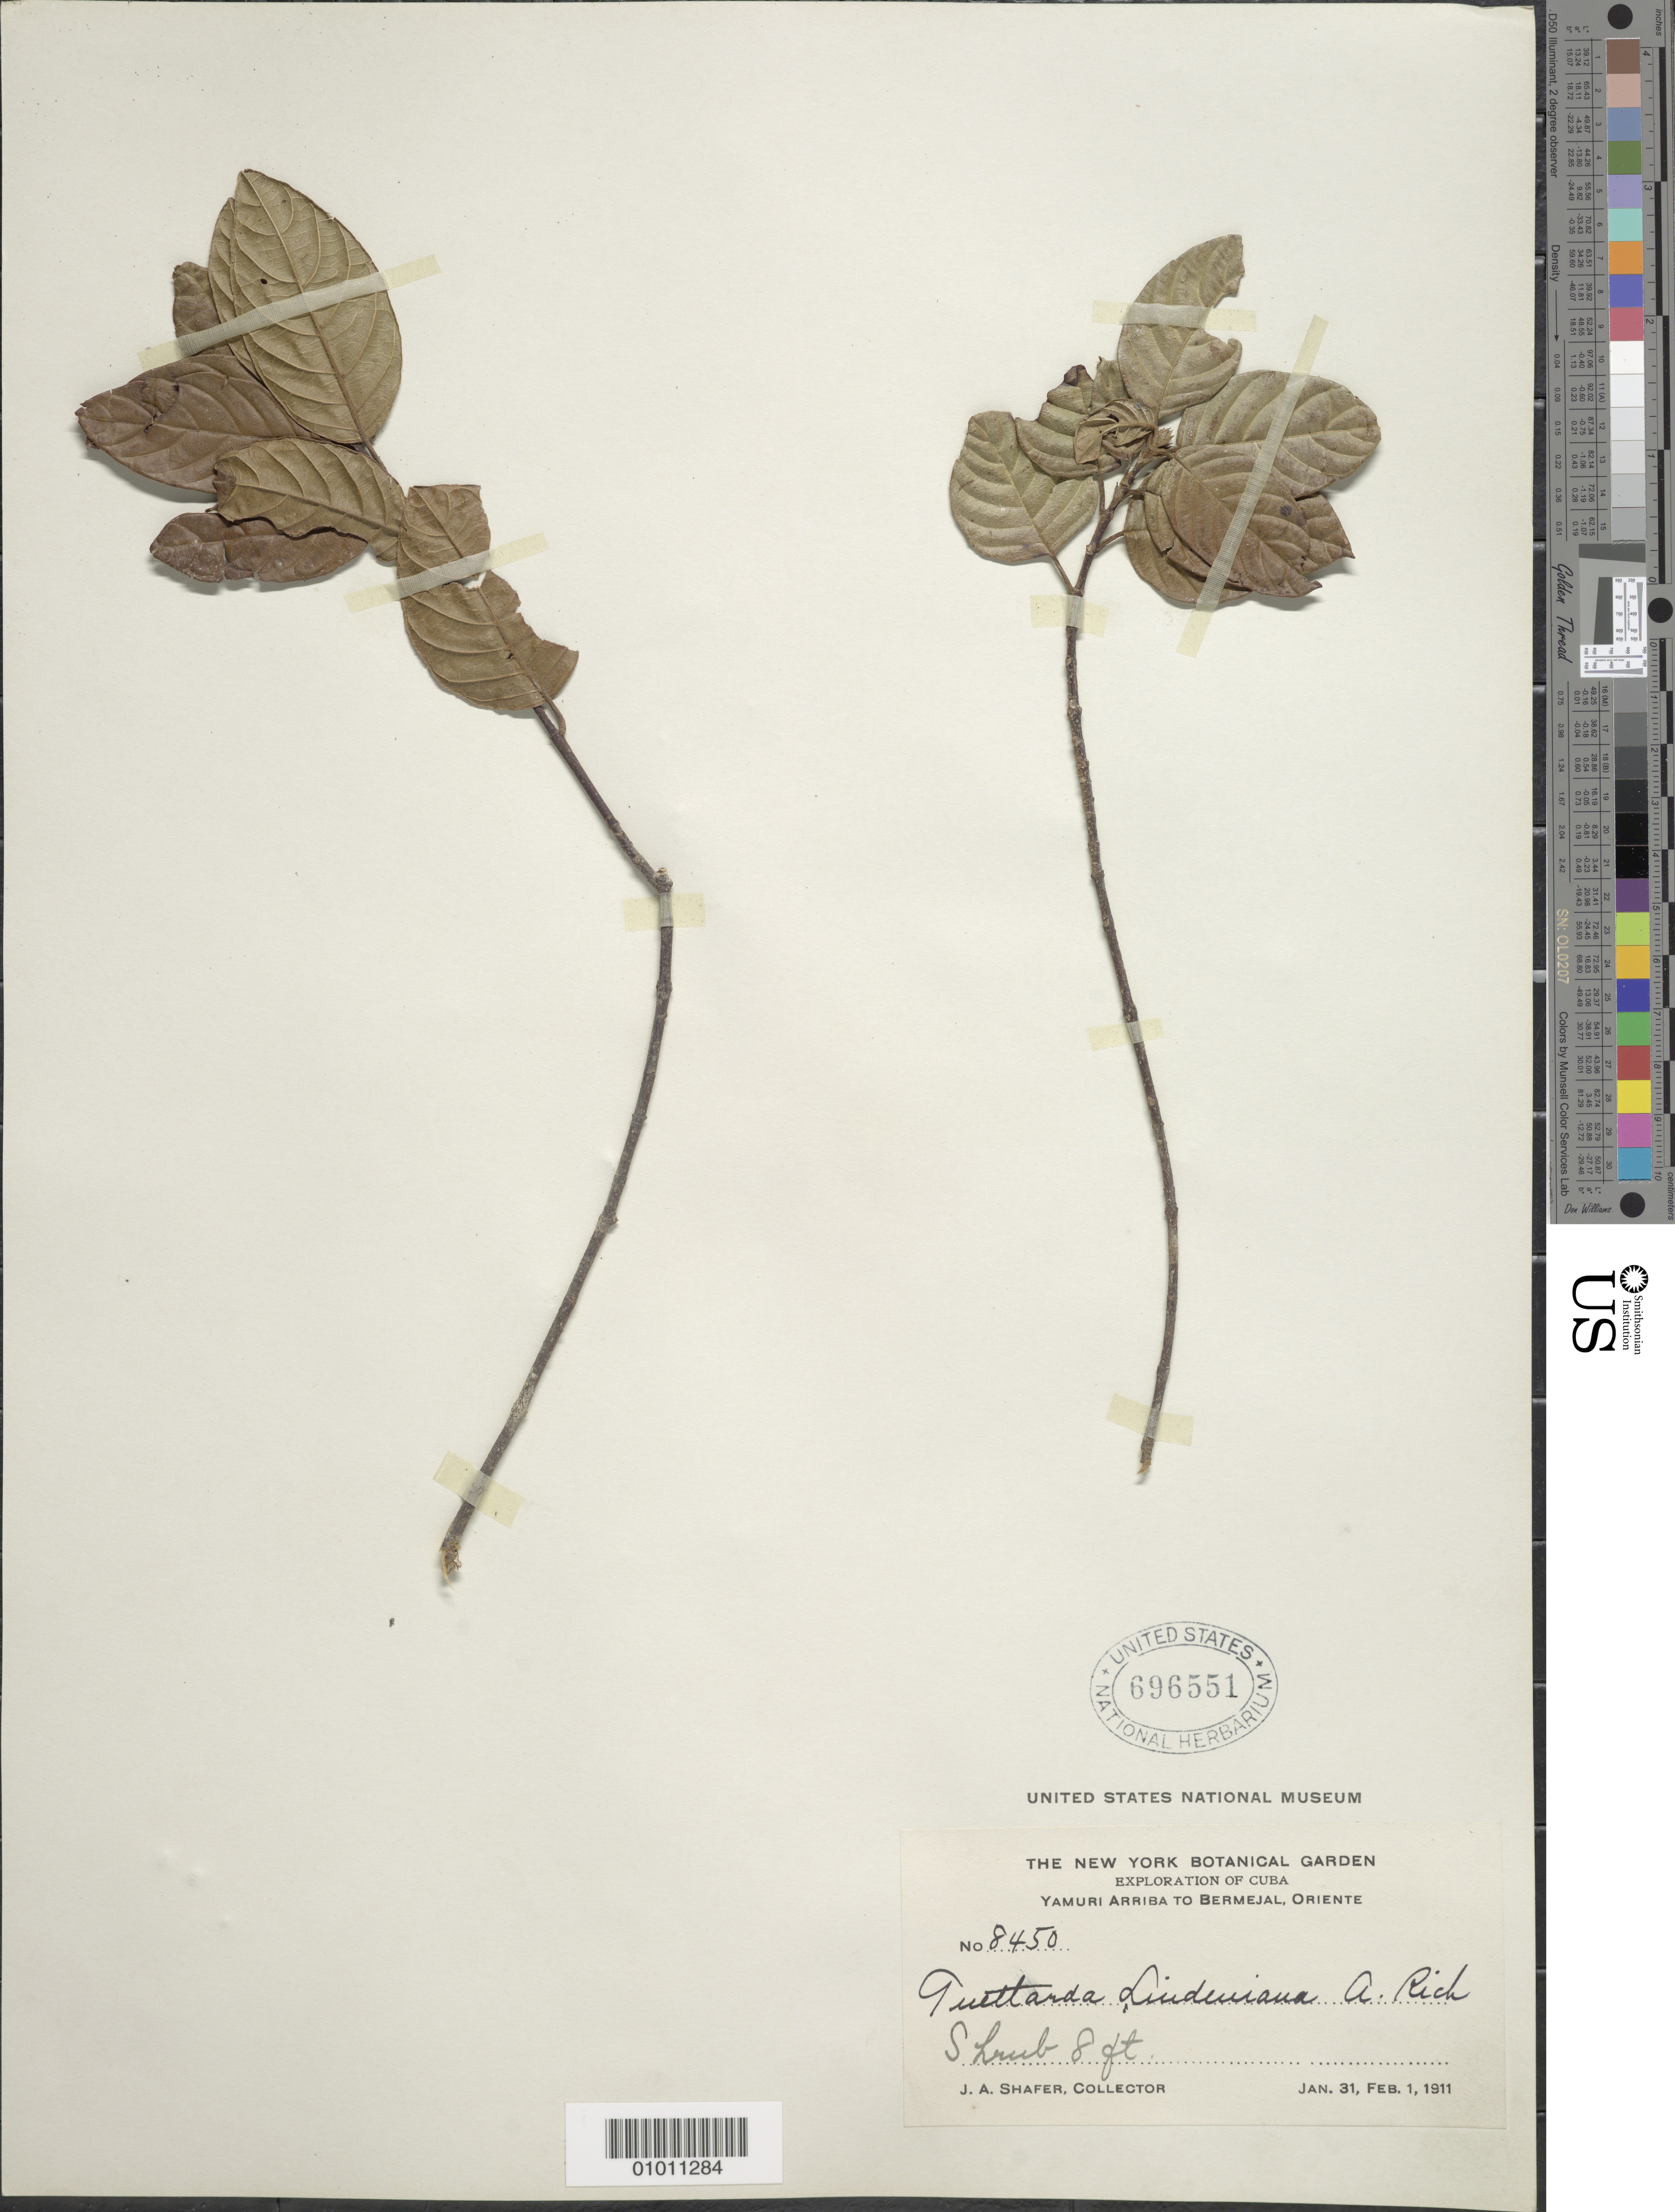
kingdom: Plantae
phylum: Tracheophyta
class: Magnoliopsida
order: Gentianales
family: Rubiaceae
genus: Guettarda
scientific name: Guettarda lindeniana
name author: A. Rich.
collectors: J. A. Shafer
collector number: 8450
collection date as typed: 31 Jan 1911 and 01 Feb 1911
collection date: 1911-01-31,1911-02-01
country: Cuba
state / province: Oriente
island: Cuba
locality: Yamuri Arriba to Bermejal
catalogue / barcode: US 696551